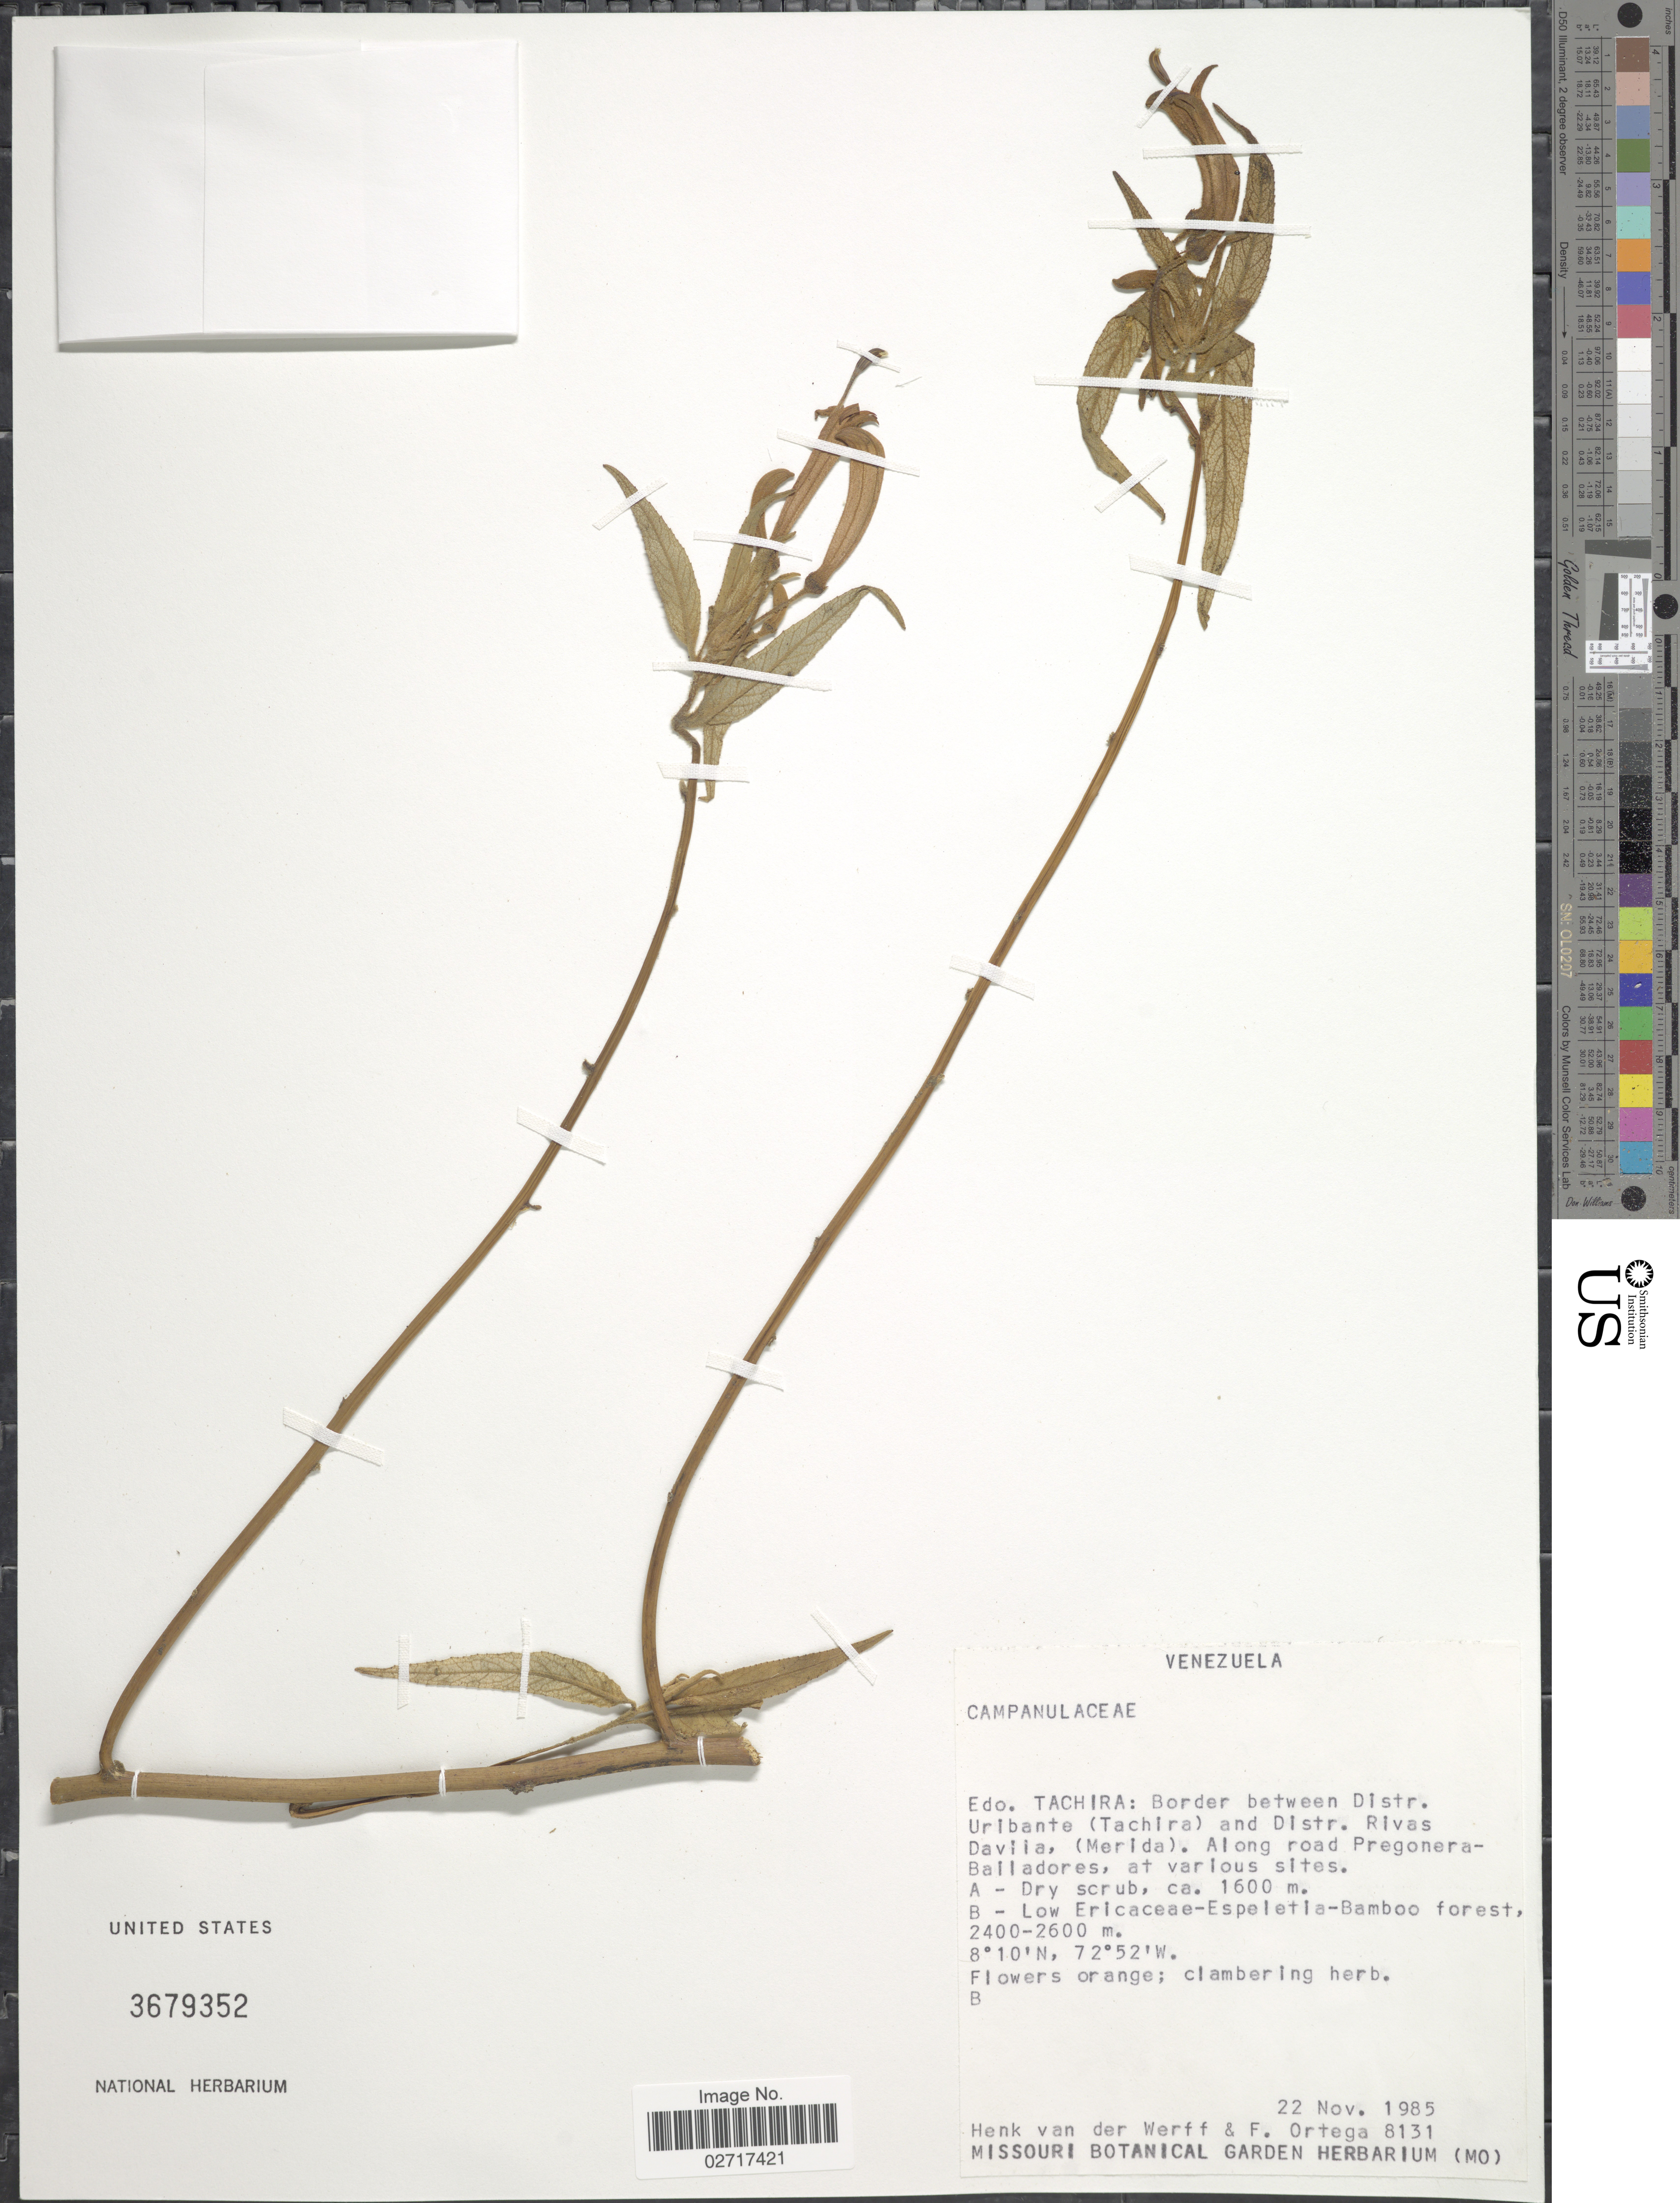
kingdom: Plantae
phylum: Tracheophyta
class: Magnoliopsida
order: Asterales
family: Campanulaceae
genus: Centropogon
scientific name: Centropogon sp.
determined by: Lagomarsino, L. P.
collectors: H. van der Werff & F. J. Ortega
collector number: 8131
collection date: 1985-11-22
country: Venezuela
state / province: Tachira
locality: Border between Distr. Uribante (Tachira) and Distr. Rivas Davila, (Merida). Along road Pregonera-Bailadores, at various sites.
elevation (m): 2400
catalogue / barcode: US 3679352